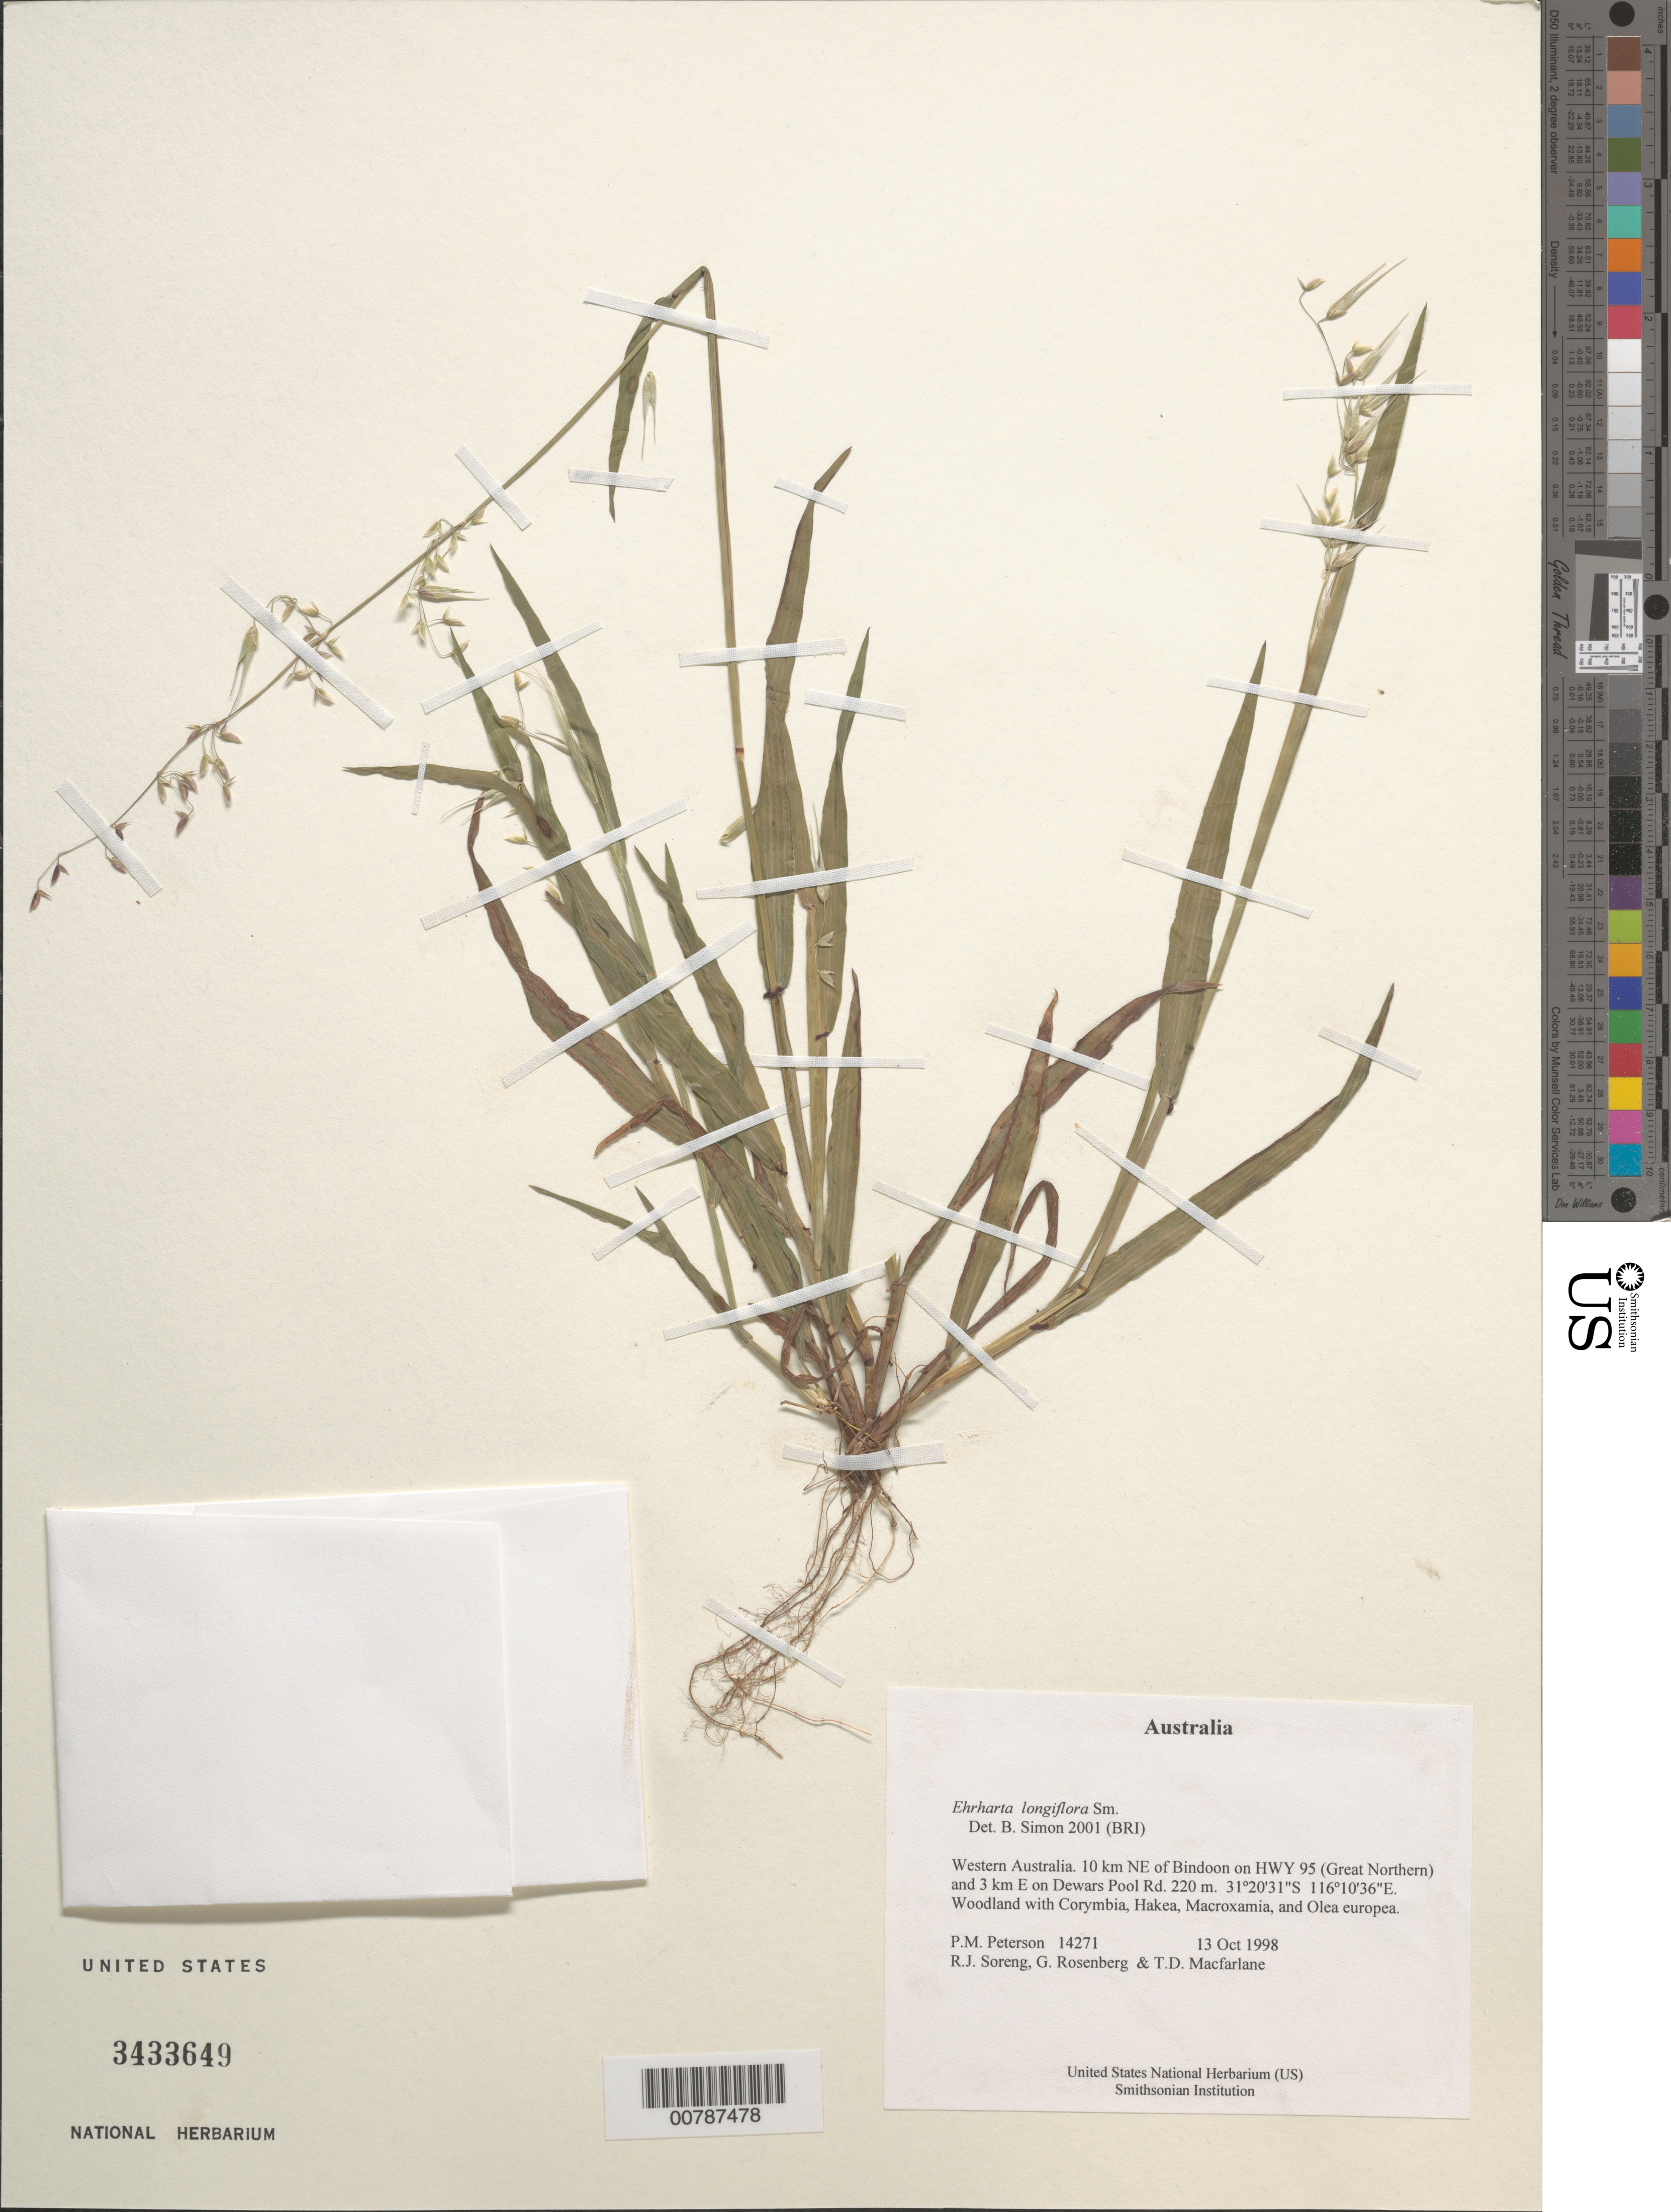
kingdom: Plantae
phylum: Tracheophyta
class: Liliopsida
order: Poales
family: Poaceae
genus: Ehrharta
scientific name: Ehrharta longiflora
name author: Sm.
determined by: Simon, B.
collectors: P. M. Peterson, R. J. Soreng, G. Rosenberg & T. Macfarlane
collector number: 14271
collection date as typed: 13 Oct 1998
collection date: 1998-10-13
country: Australia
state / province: Western Australia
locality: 10 km NE of Bindoon on HWY 95 (Great Northern) and 3 km E on Dewars Pool Rd.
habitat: Woodland with Corymbia, Hakea, Macroxamia, and Olea europea.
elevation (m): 220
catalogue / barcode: US 3433649